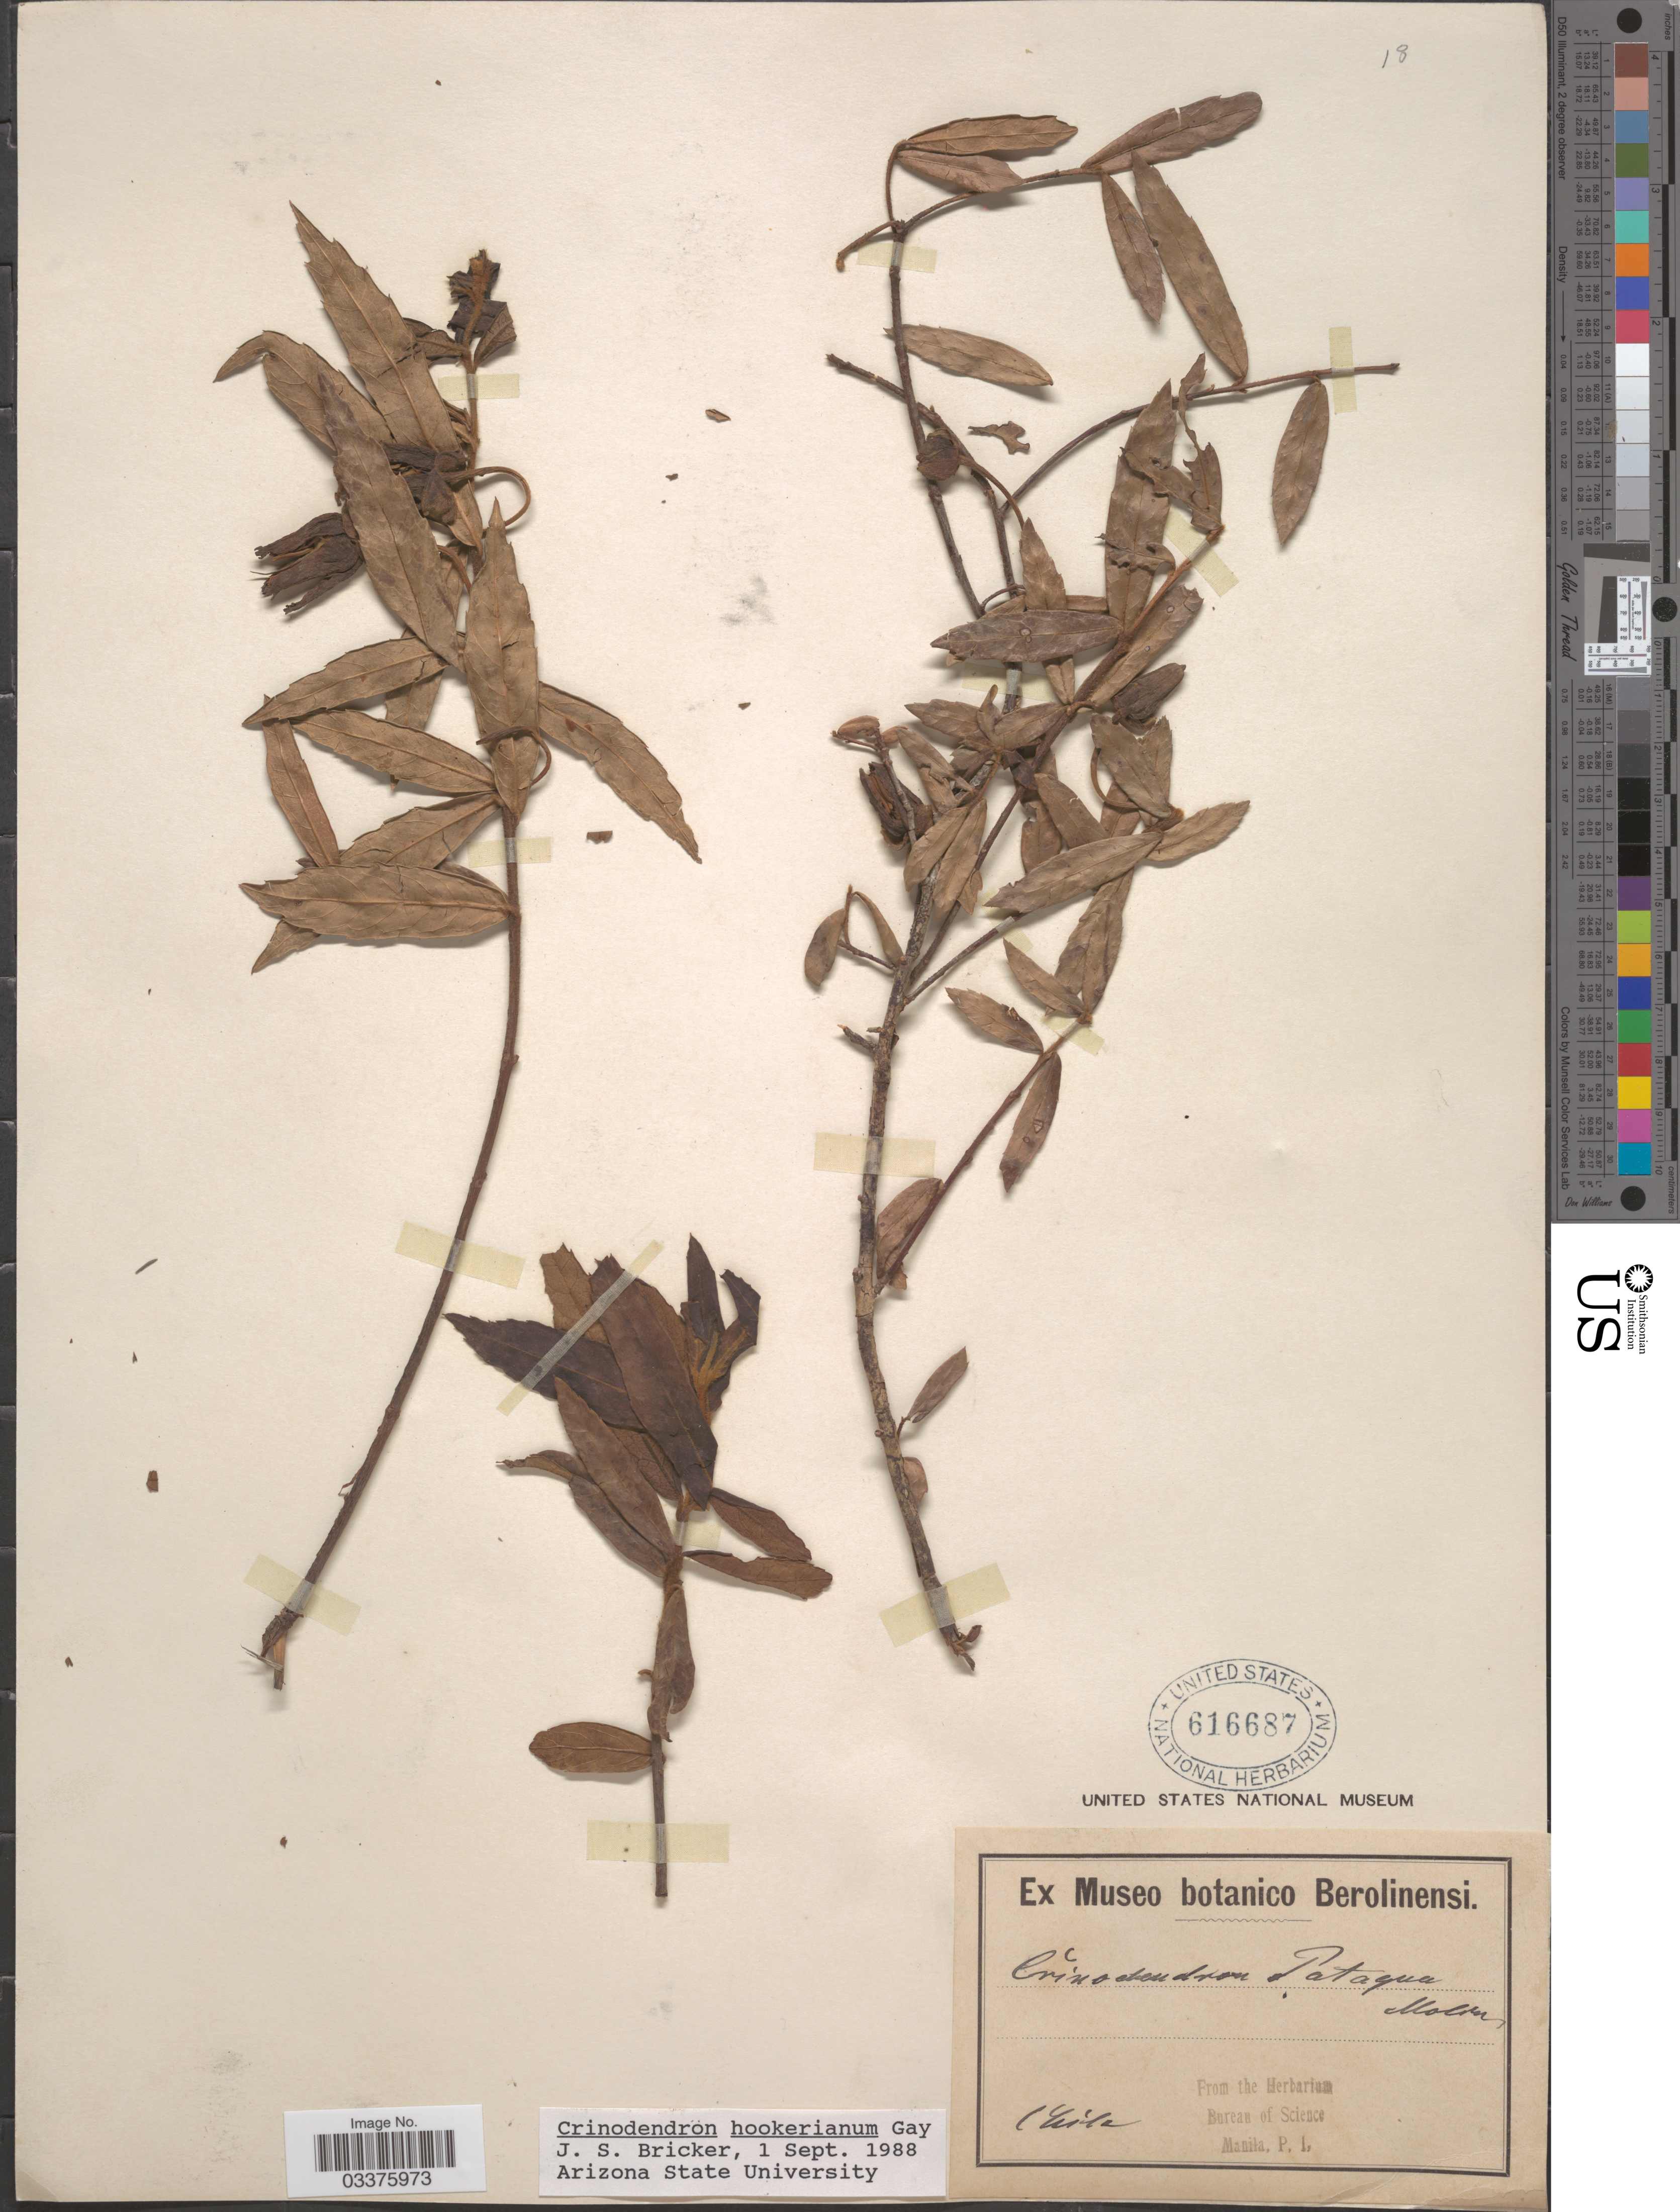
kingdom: Plantae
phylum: Tracheophyta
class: Magnoliopsida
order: Oxalidales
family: Elaeocarpaceae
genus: Crinodendron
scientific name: Crinodendron hookerianum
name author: Gay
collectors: ex Museo Botanico Berolinensi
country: Chile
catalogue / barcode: US 616687